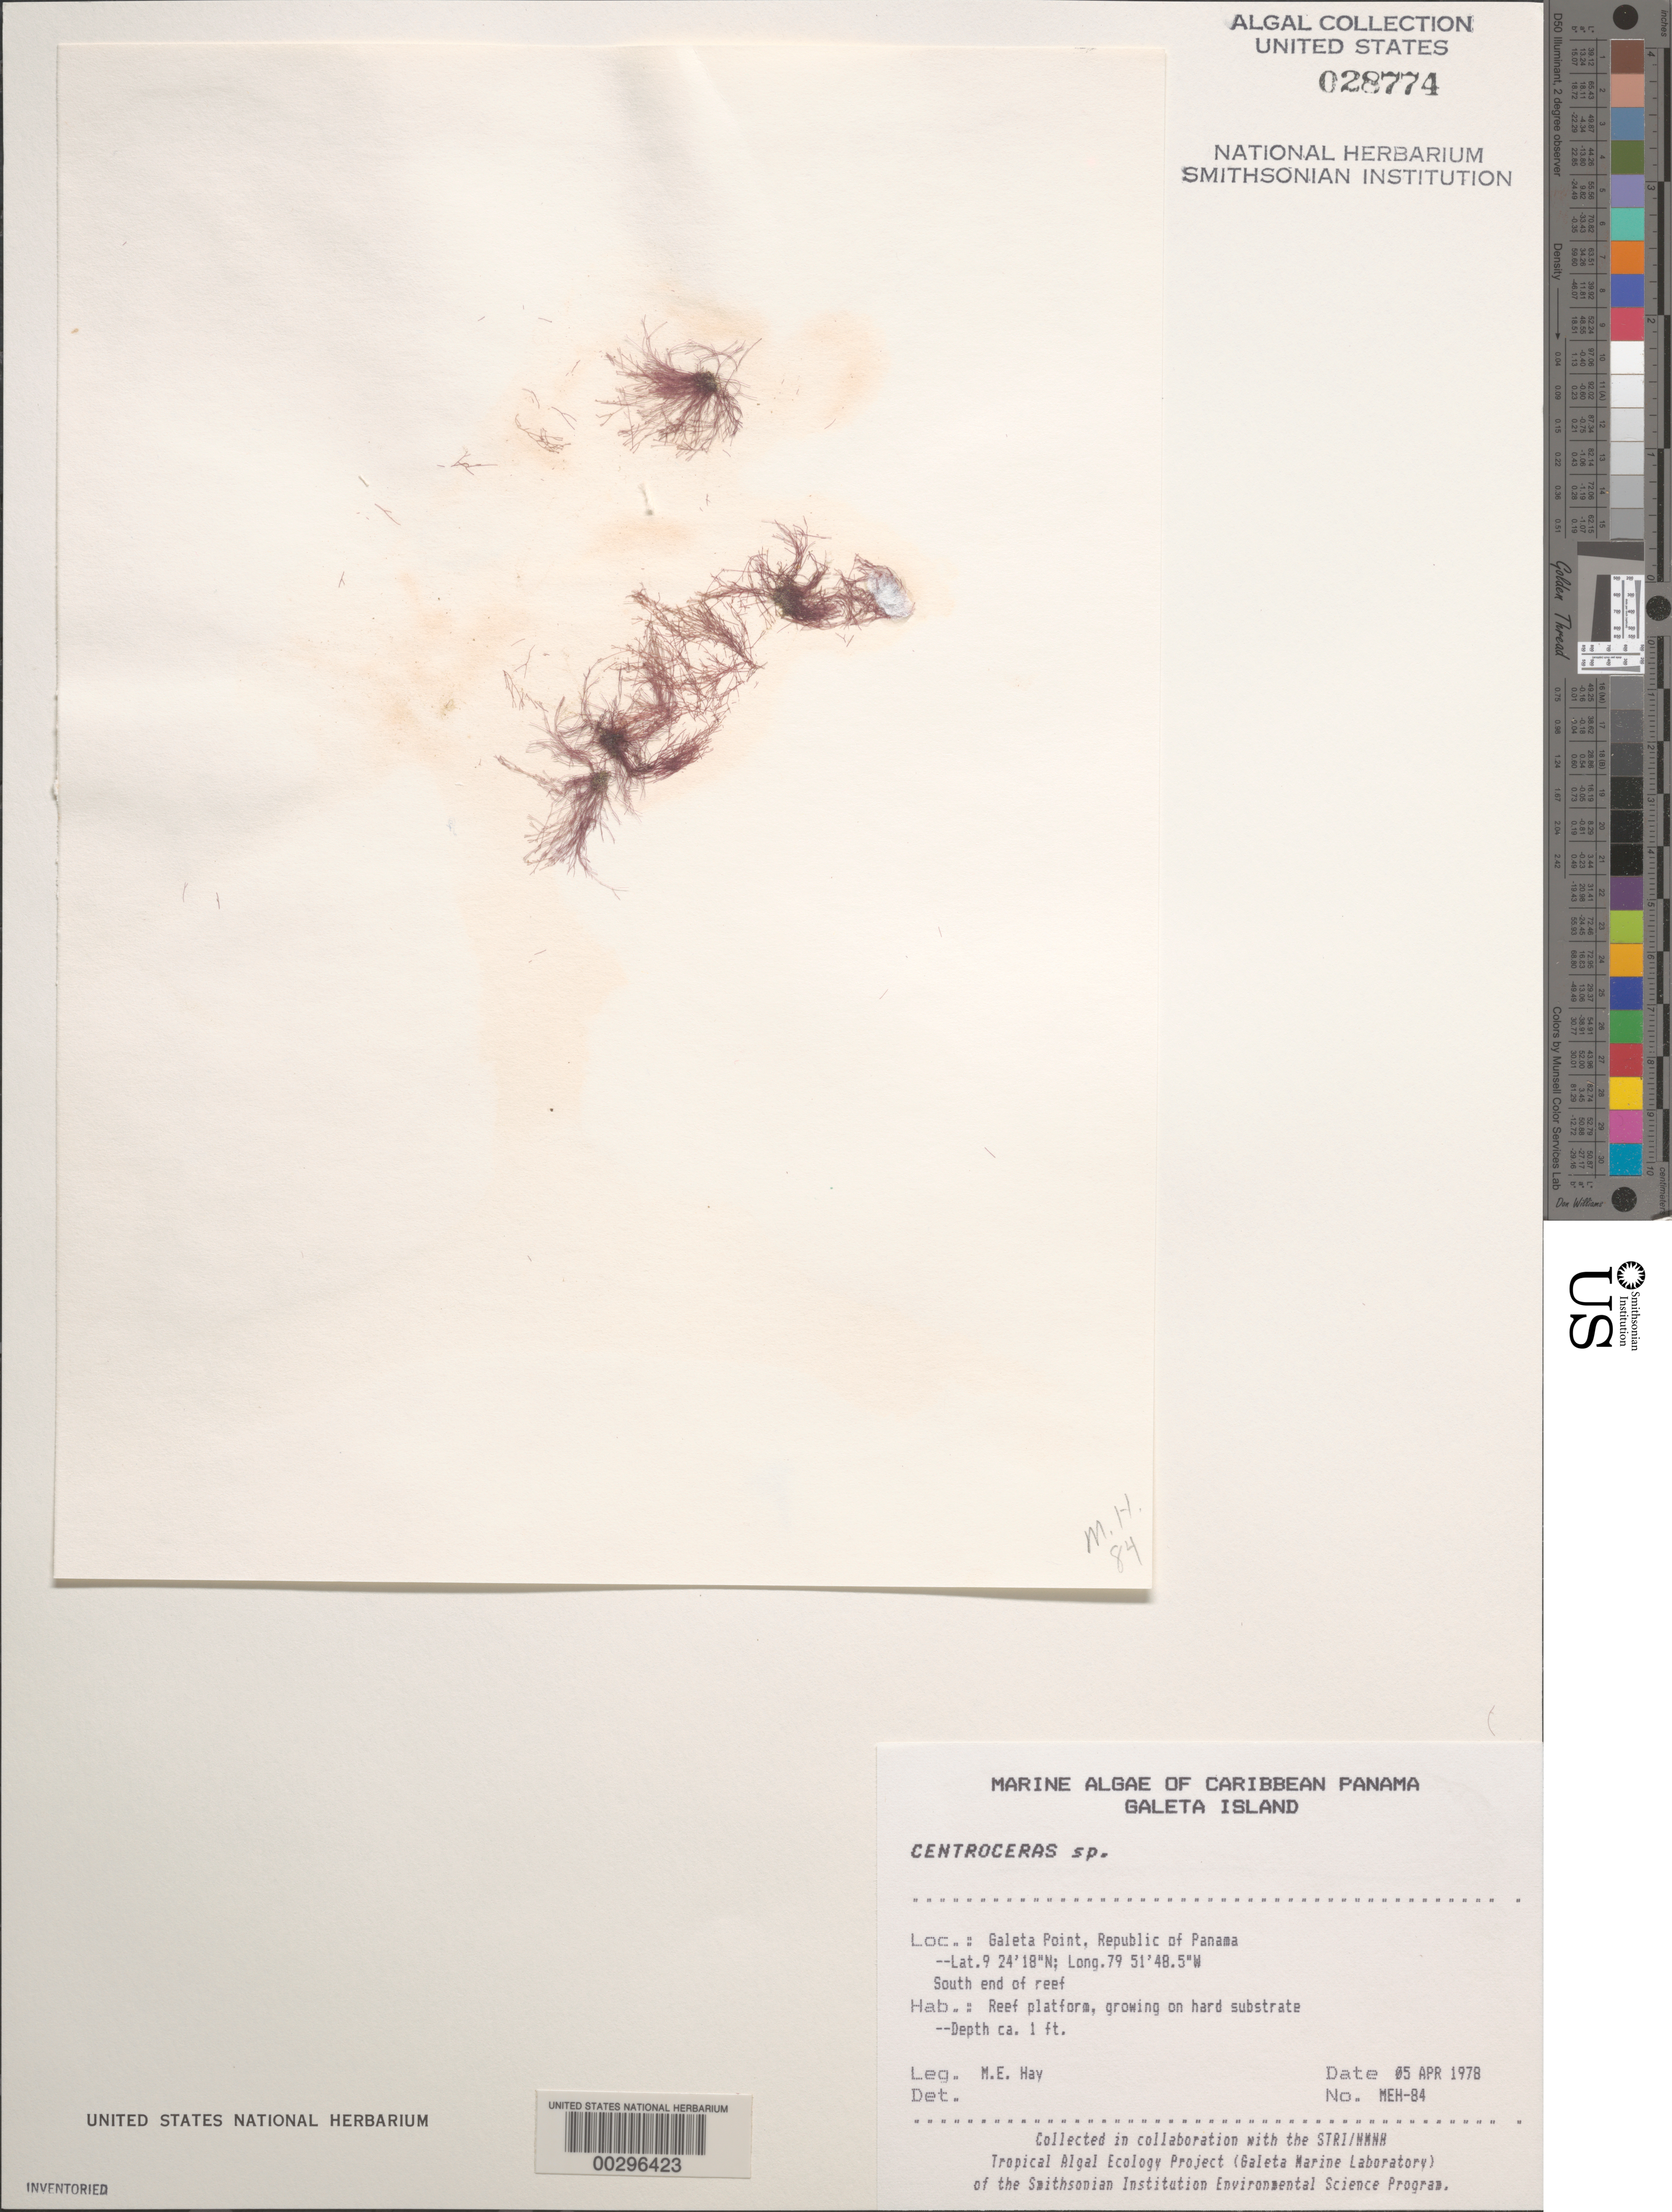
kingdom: Plantae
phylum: Rhodophyta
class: Florideophyceae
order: Ceramiales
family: Ceramiaceae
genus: Centroceras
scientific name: Centroceras sp.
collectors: M. E. Hay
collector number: MEH-84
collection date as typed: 05 Apr 1978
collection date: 1978-04-05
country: Panama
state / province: Colón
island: Galeta Island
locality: Galeta Point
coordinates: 9 24'18"N, 79 51'48.5"W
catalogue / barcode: US 28774